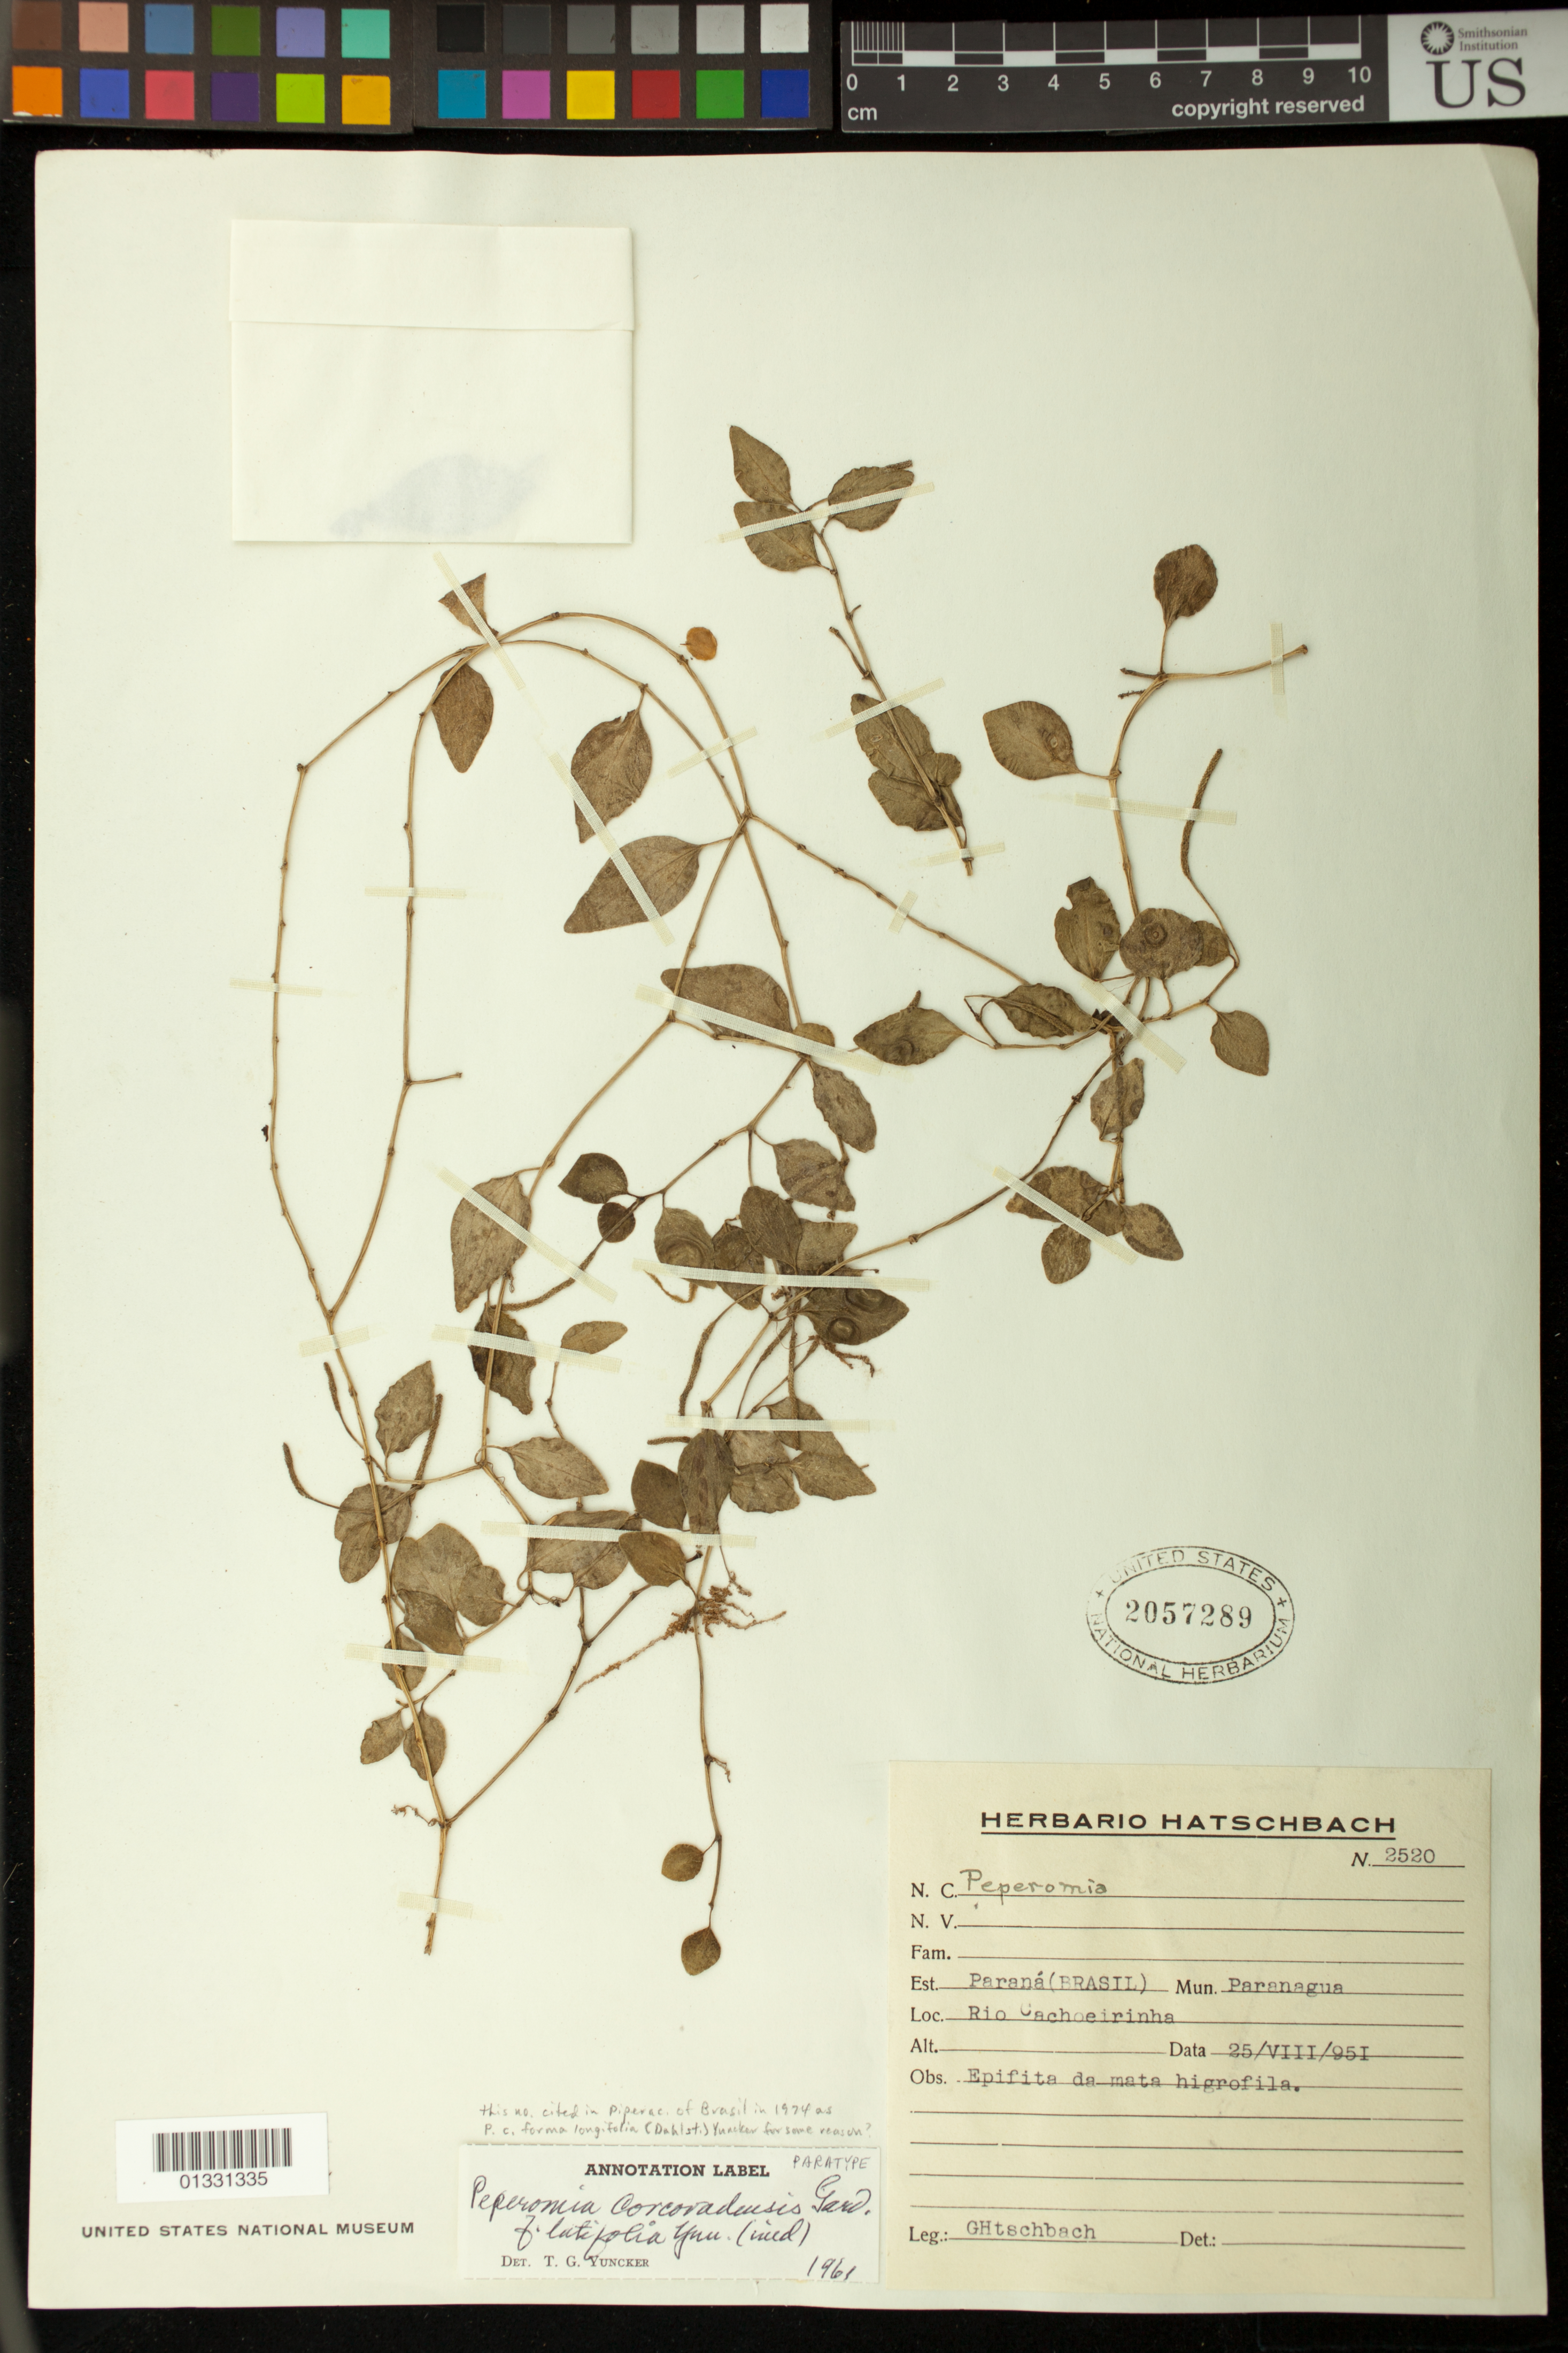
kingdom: Plantae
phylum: Tracheophyta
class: Magnoliopsida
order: Piperales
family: Piperaceae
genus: Peperomia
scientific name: Peperomia corcovadensis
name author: Gardner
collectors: G. Hatschbach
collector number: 2520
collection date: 1951-08-25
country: Brazil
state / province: Paraná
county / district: Paranaguá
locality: Rio Cachoeirinha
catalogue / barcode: US 2057289